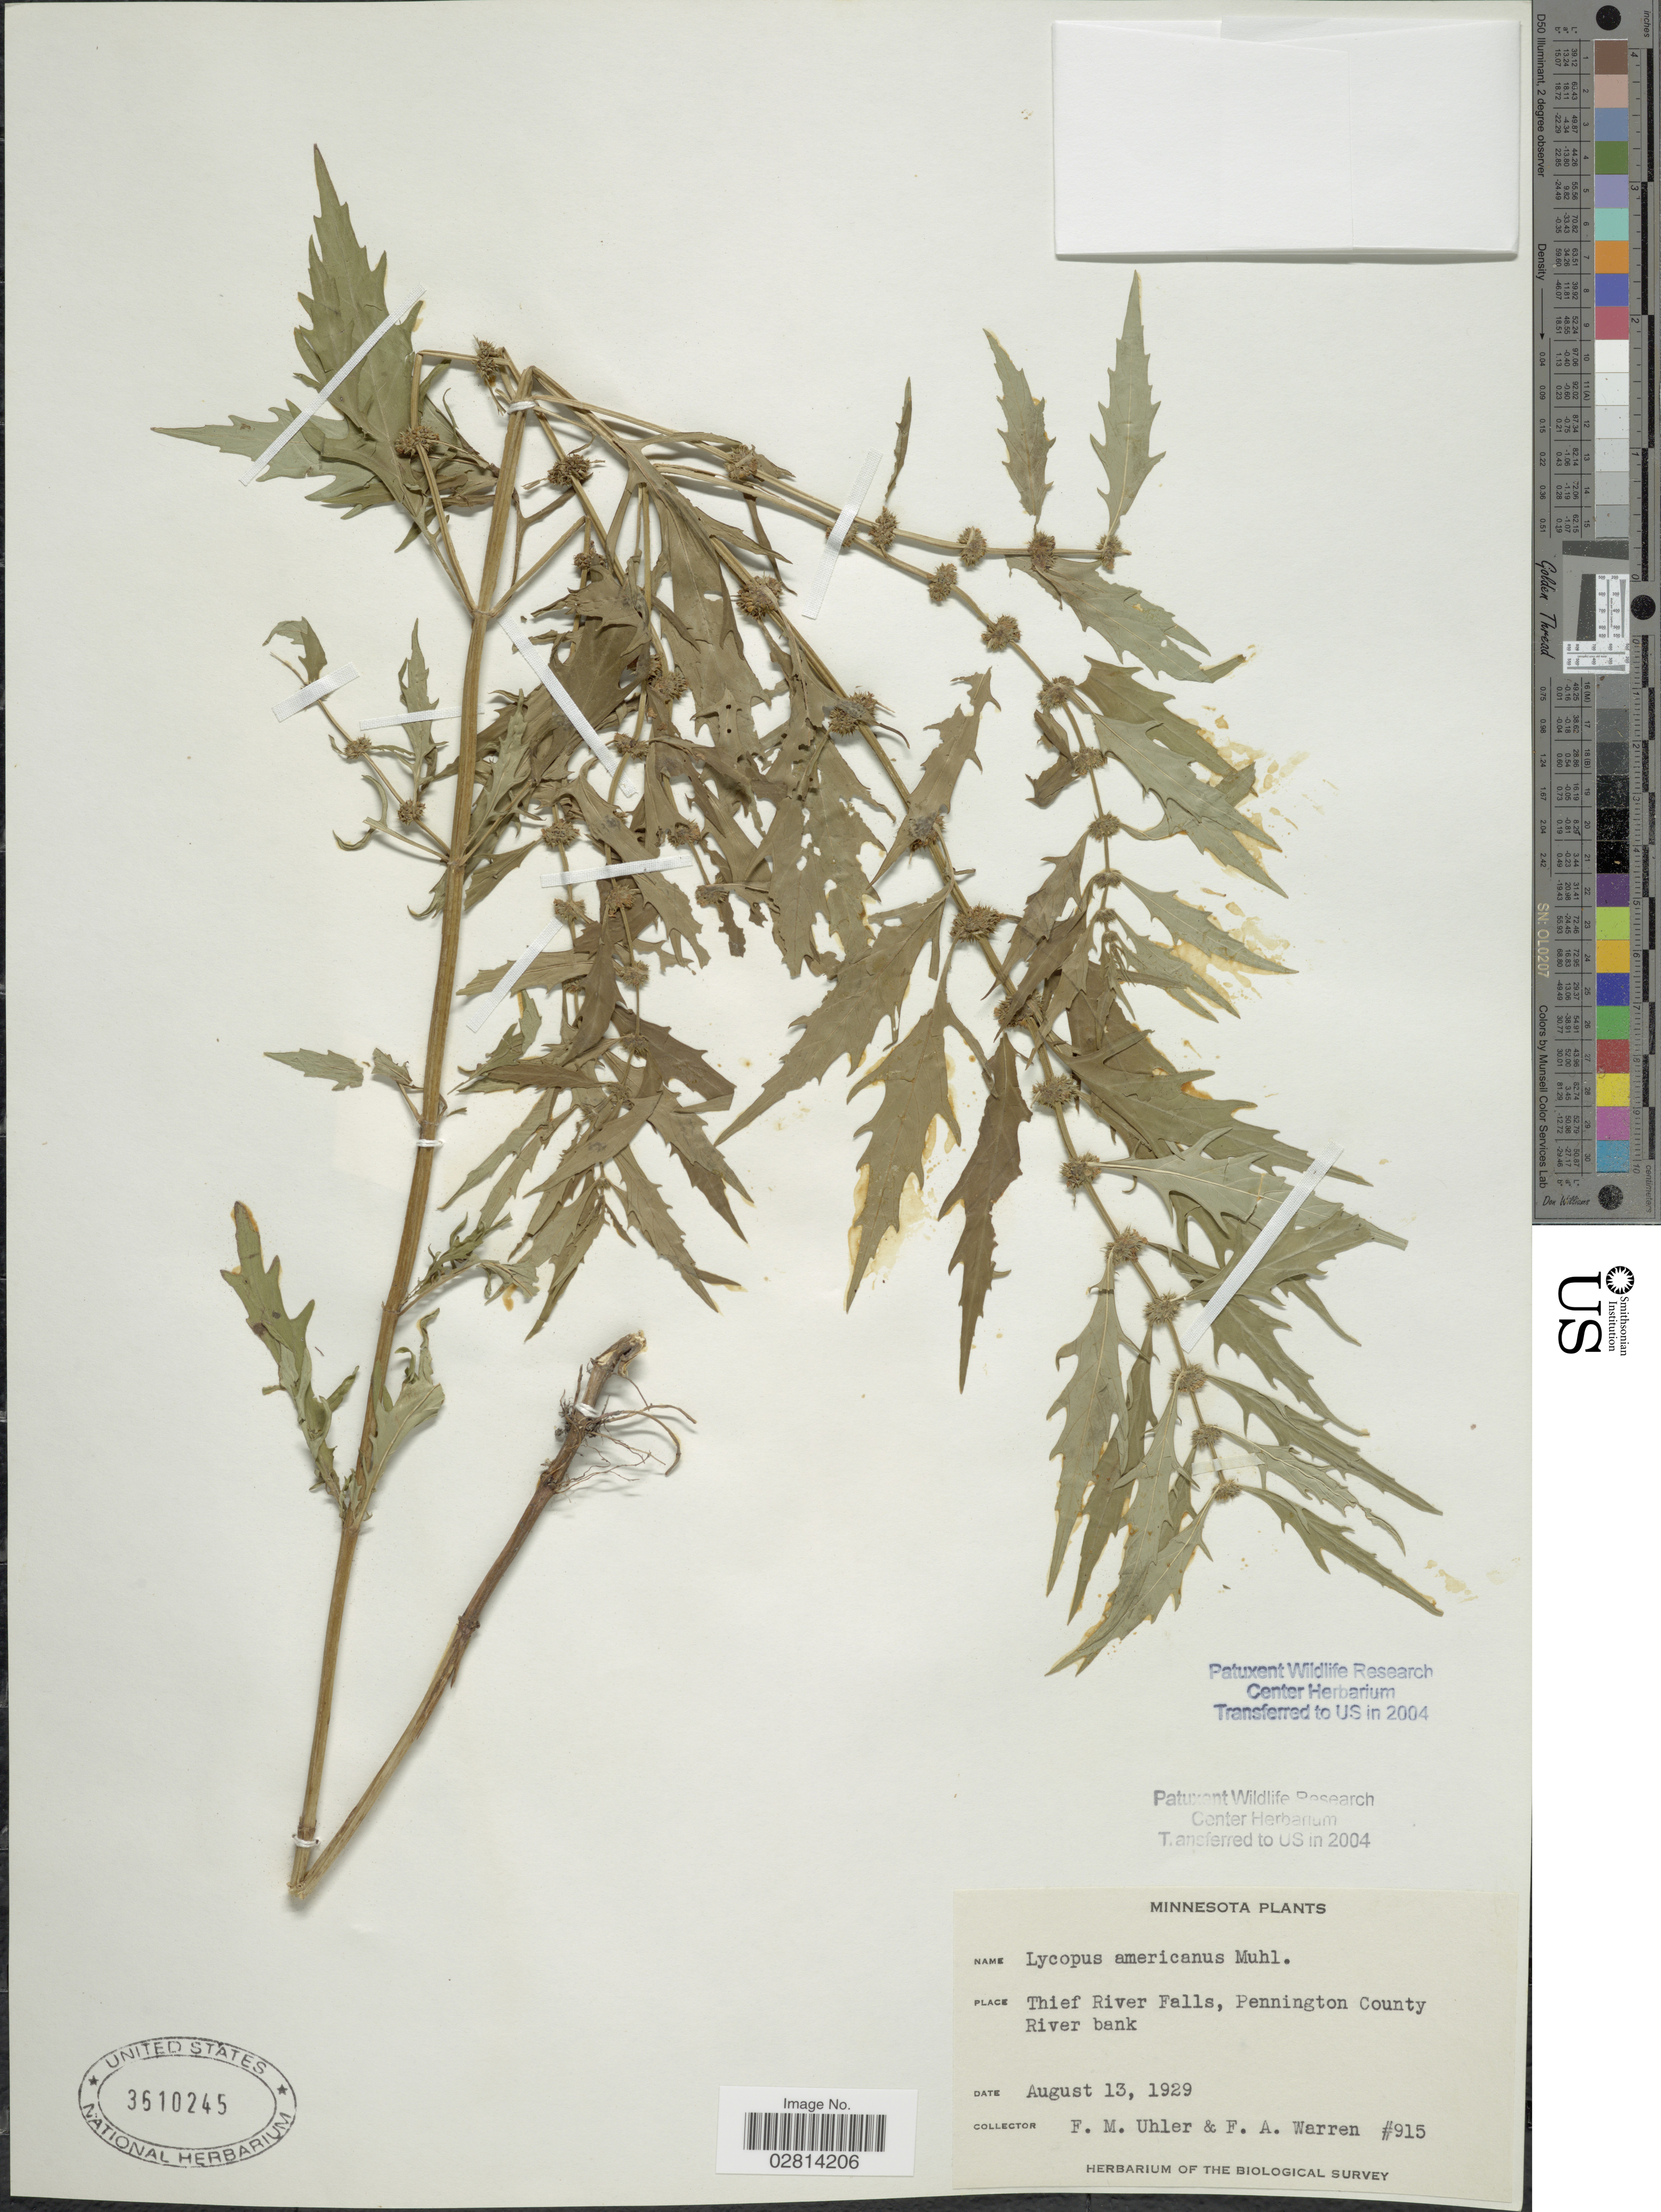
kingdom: Plantae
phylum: Tracheophyta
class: Magnoliopsida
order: Lamiales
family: Lamiaceae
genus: Lycopus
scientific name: Lycopus americanus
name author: Muhl. ex W.P.C. Barton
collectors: F. M. Uhler & F. Warren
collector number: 915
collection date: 1929-08-13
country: United States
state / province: Minnesota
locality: Thief River Falls, Pennington County River bank.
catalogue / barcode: US 3610245